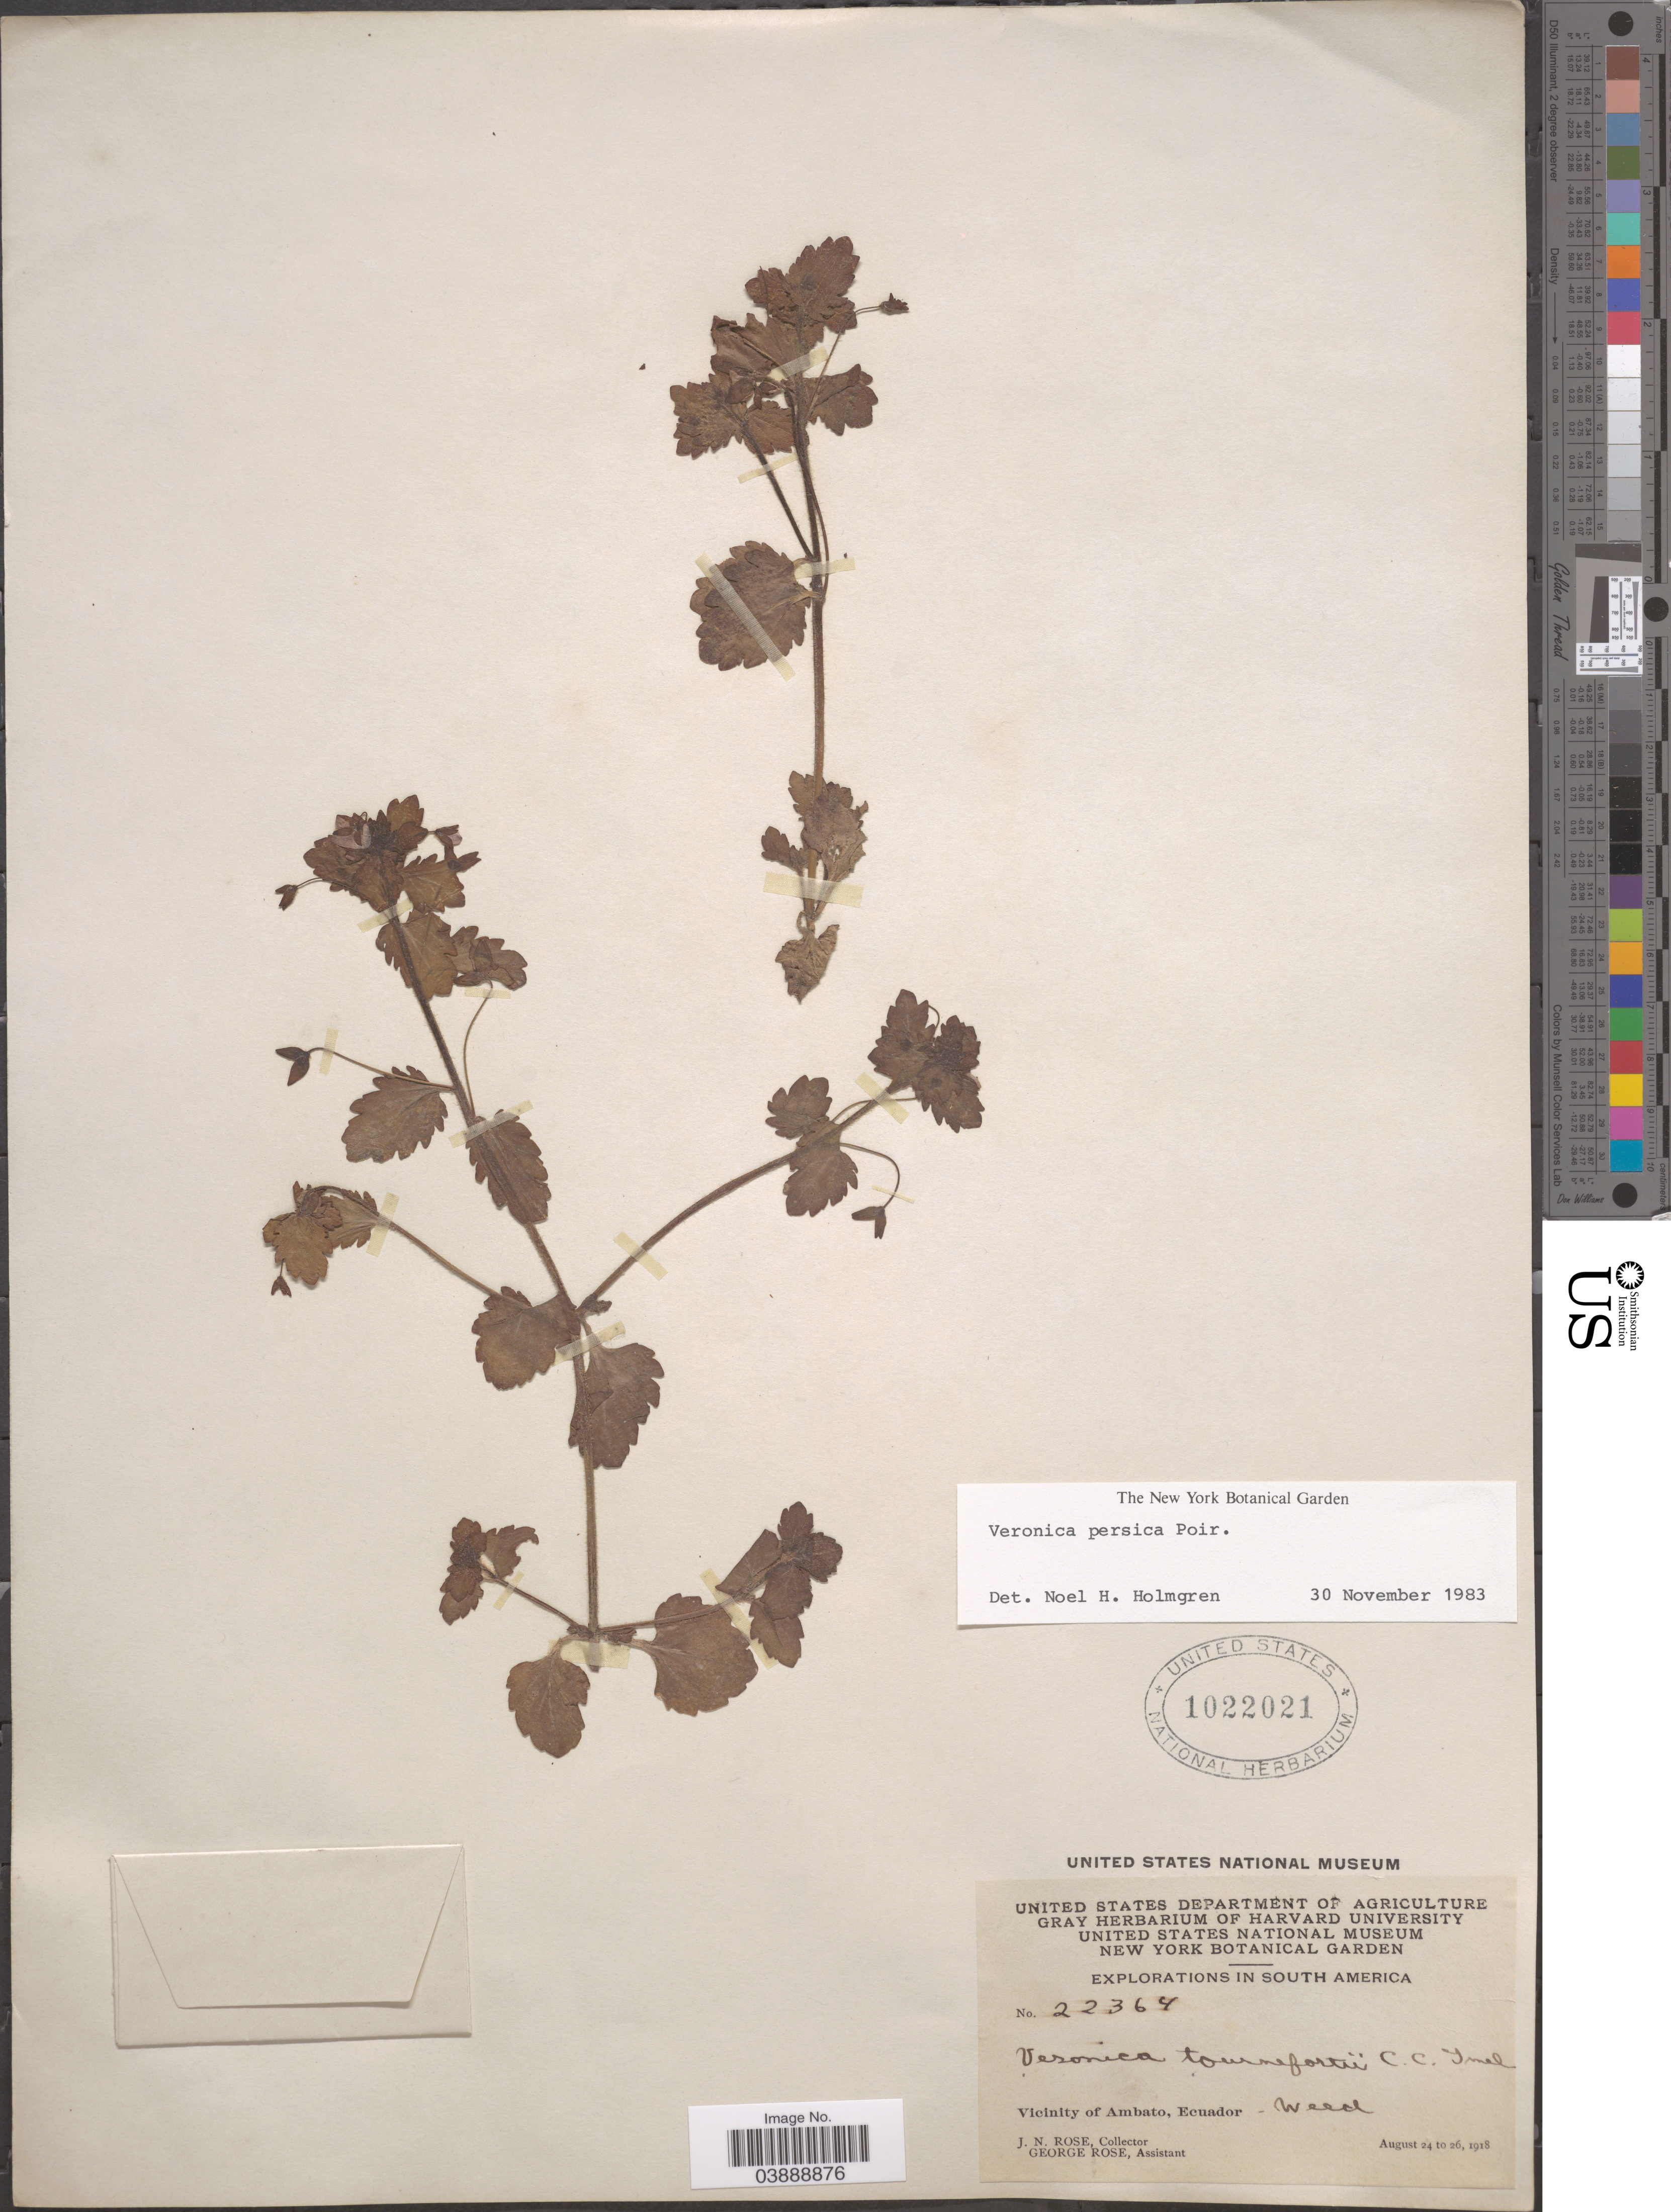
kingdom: Plantae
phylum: Tracheophyta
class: Magnoliopsida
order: Lamiales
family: Plantaginaceae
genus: Veronica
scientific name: Veronica persica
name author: Poir.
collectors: J. N. Rose & G. Rose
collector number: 22364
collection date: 1918-08-24/1918-08-26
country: Ecuador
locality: Vicinity of Ambato.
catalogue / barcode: US 1022021